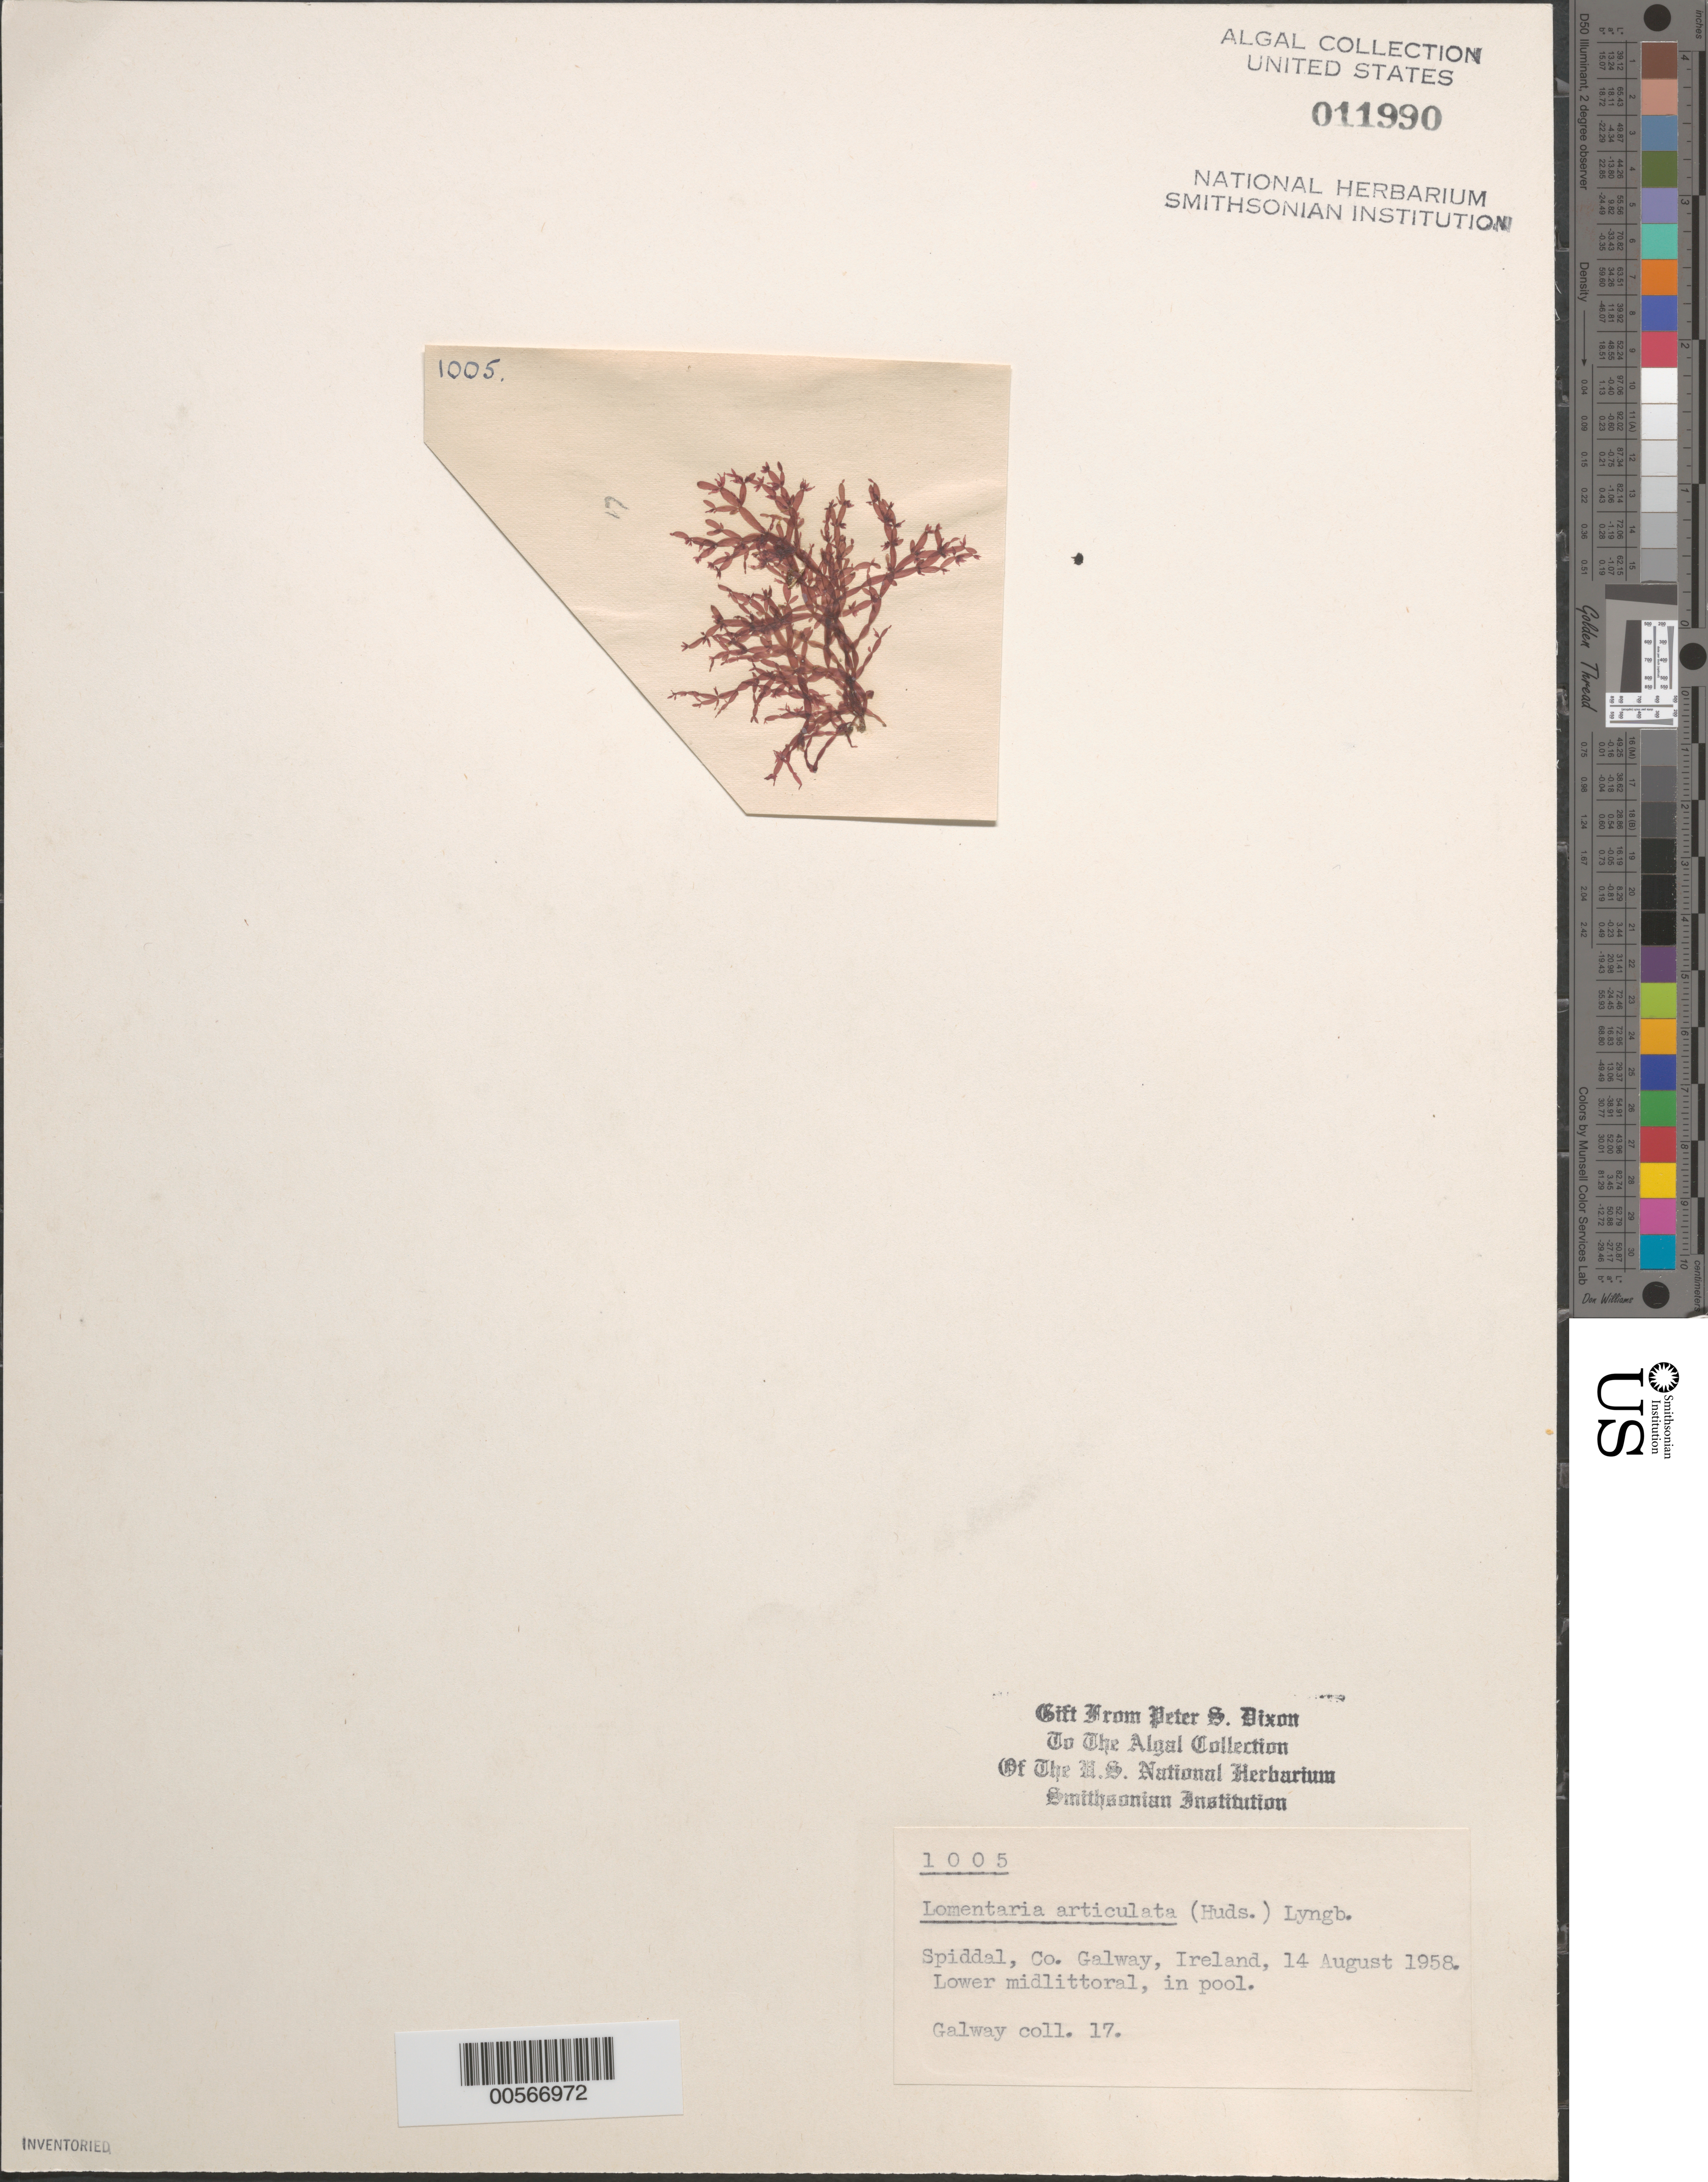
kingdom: Plantae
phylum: Rhodophyta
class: Florideophyceae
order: Rhodymeniales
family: Lomentariaceae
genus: Lomentaria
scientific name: Lomentaria articulata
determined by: Dixon, P. S.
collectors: P. S. Dixon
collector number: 17 & PSD 1005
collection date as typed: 14 Aug 1958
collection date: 1958-08-14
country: Ireland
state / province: Connaught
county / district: Galway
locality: Spiddal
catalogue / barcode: US 11990